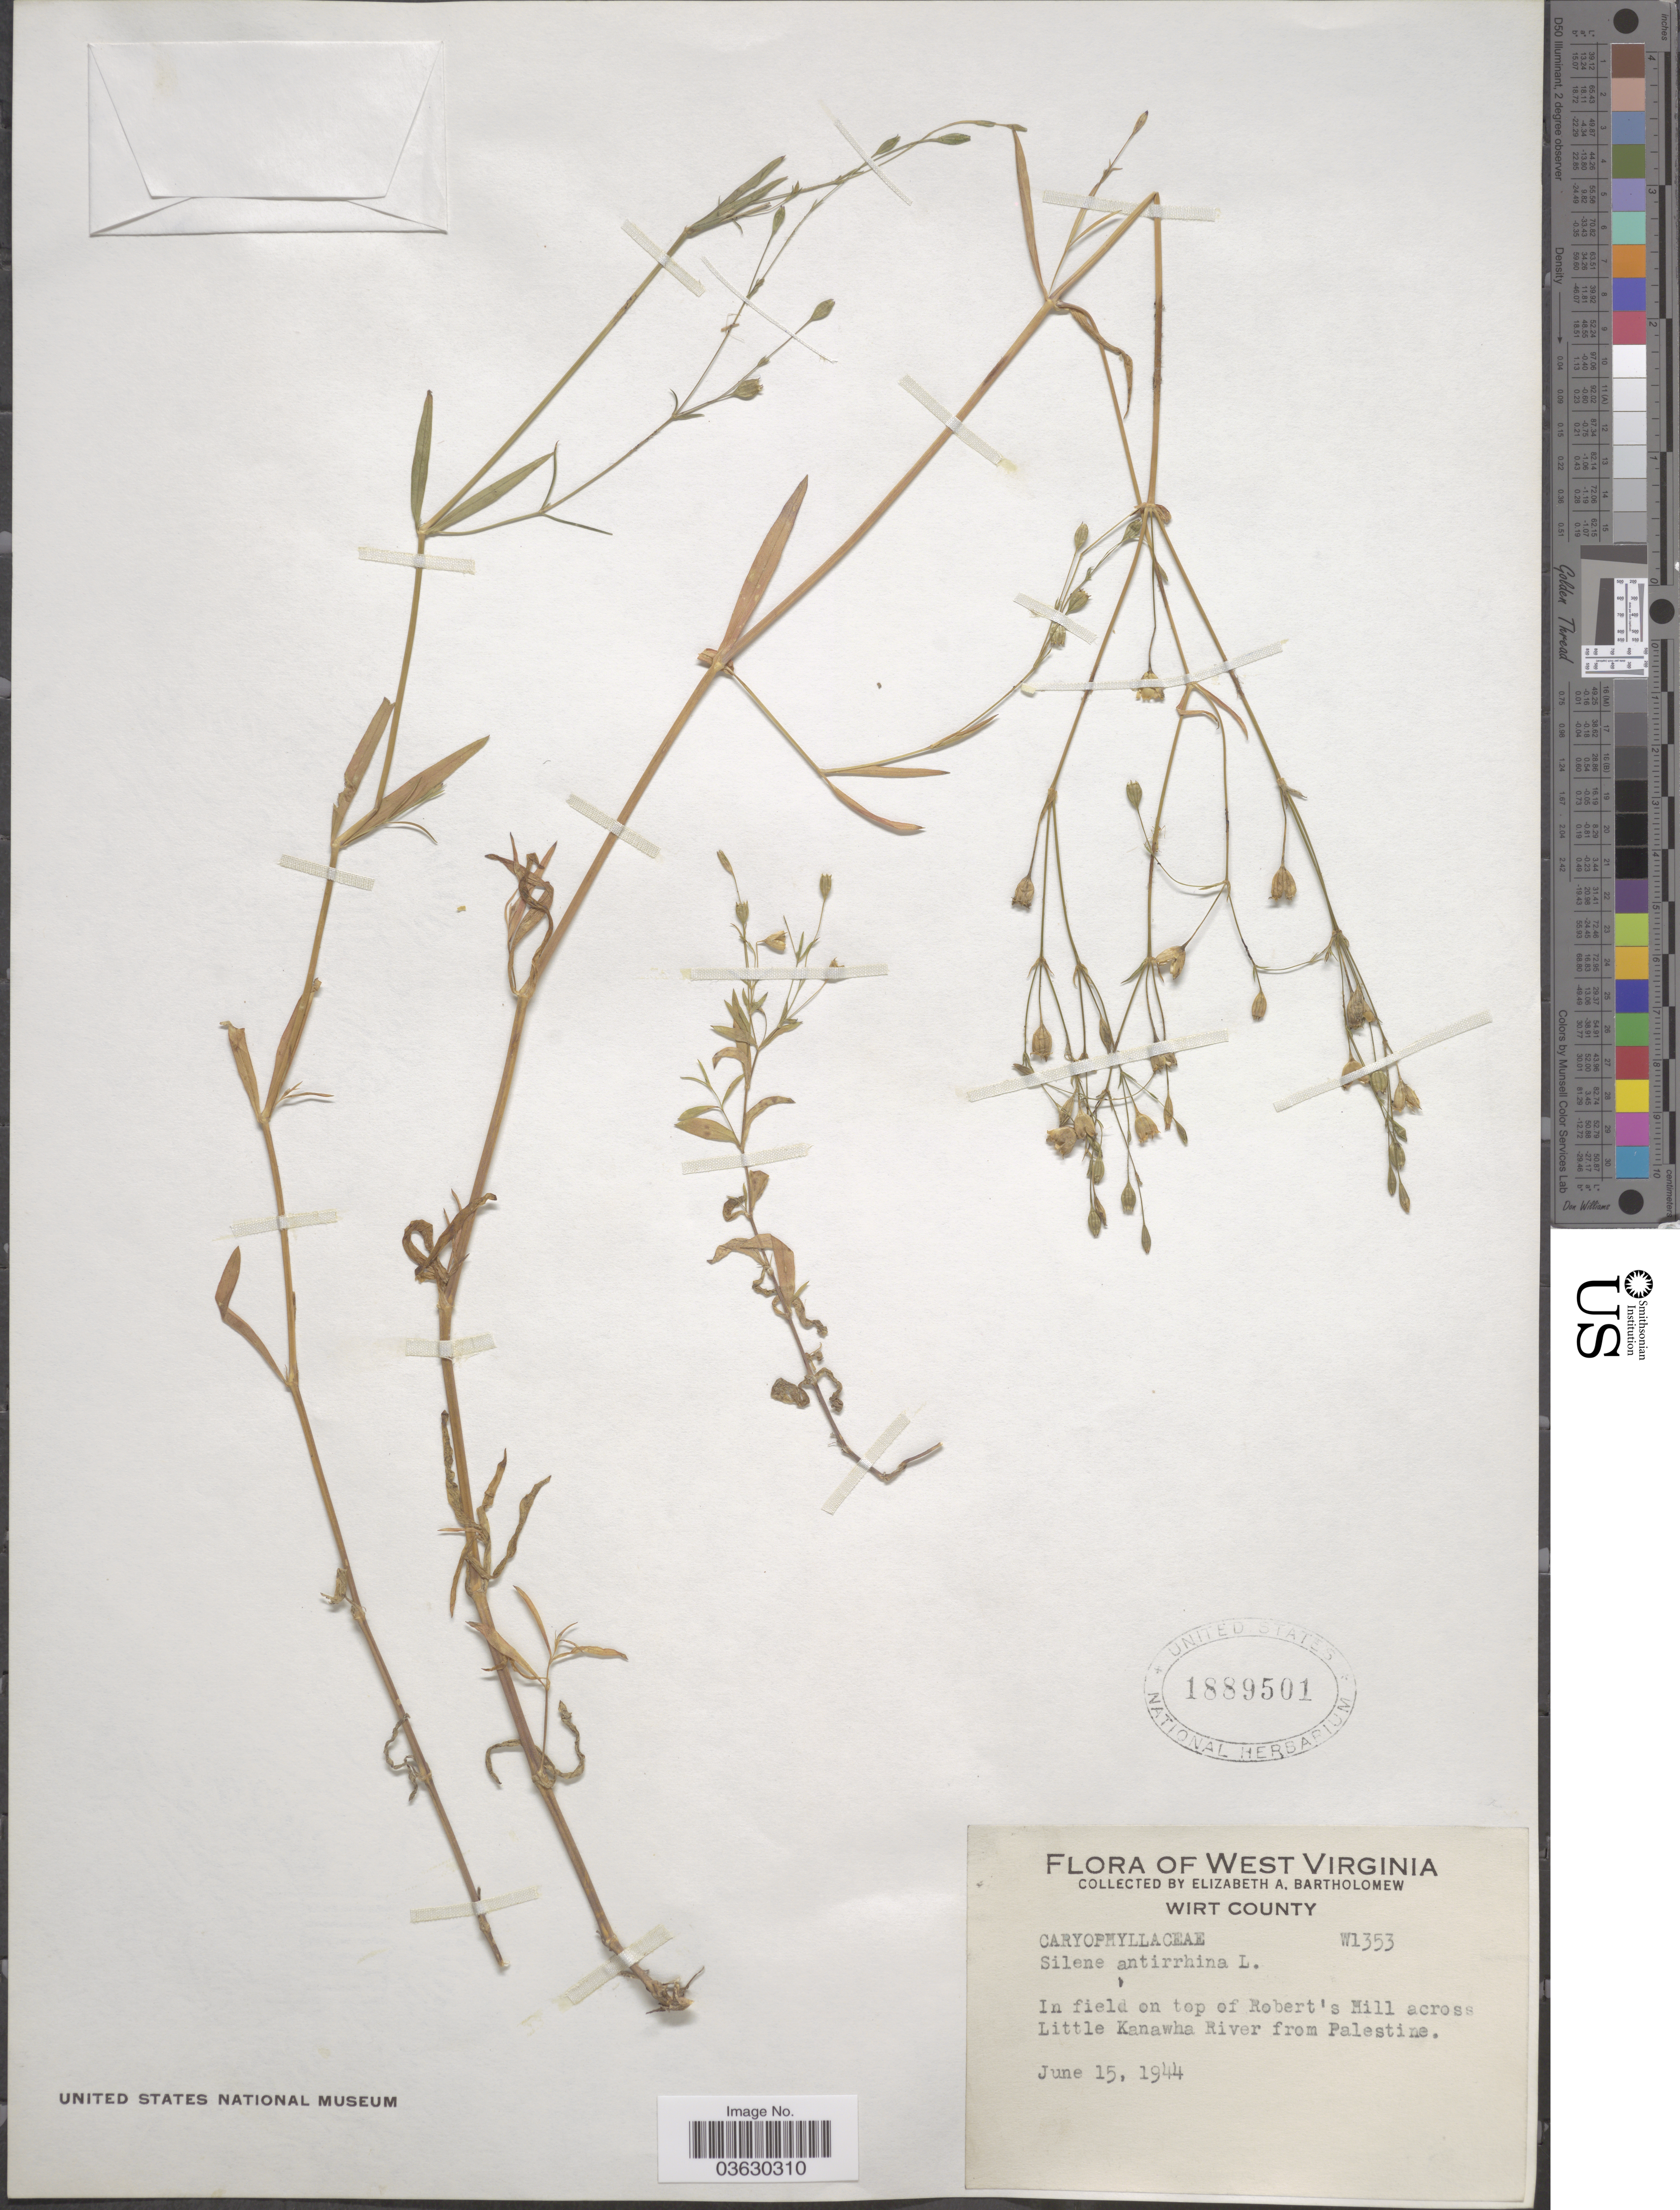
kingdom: Plantae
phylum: Tracheophyta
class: Magnoliopsida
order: Caryophyllales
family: Caryophyllaceae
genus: Silene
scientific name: Silene antirrhina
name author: L.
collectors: E. Bartholomew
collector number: W1353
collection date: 1944-06-15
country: United States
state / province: West Virginia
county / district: Wirt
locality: In field on top of Robert's Hill across Little Kanawha River from Palestine.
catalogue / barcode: US 1889501